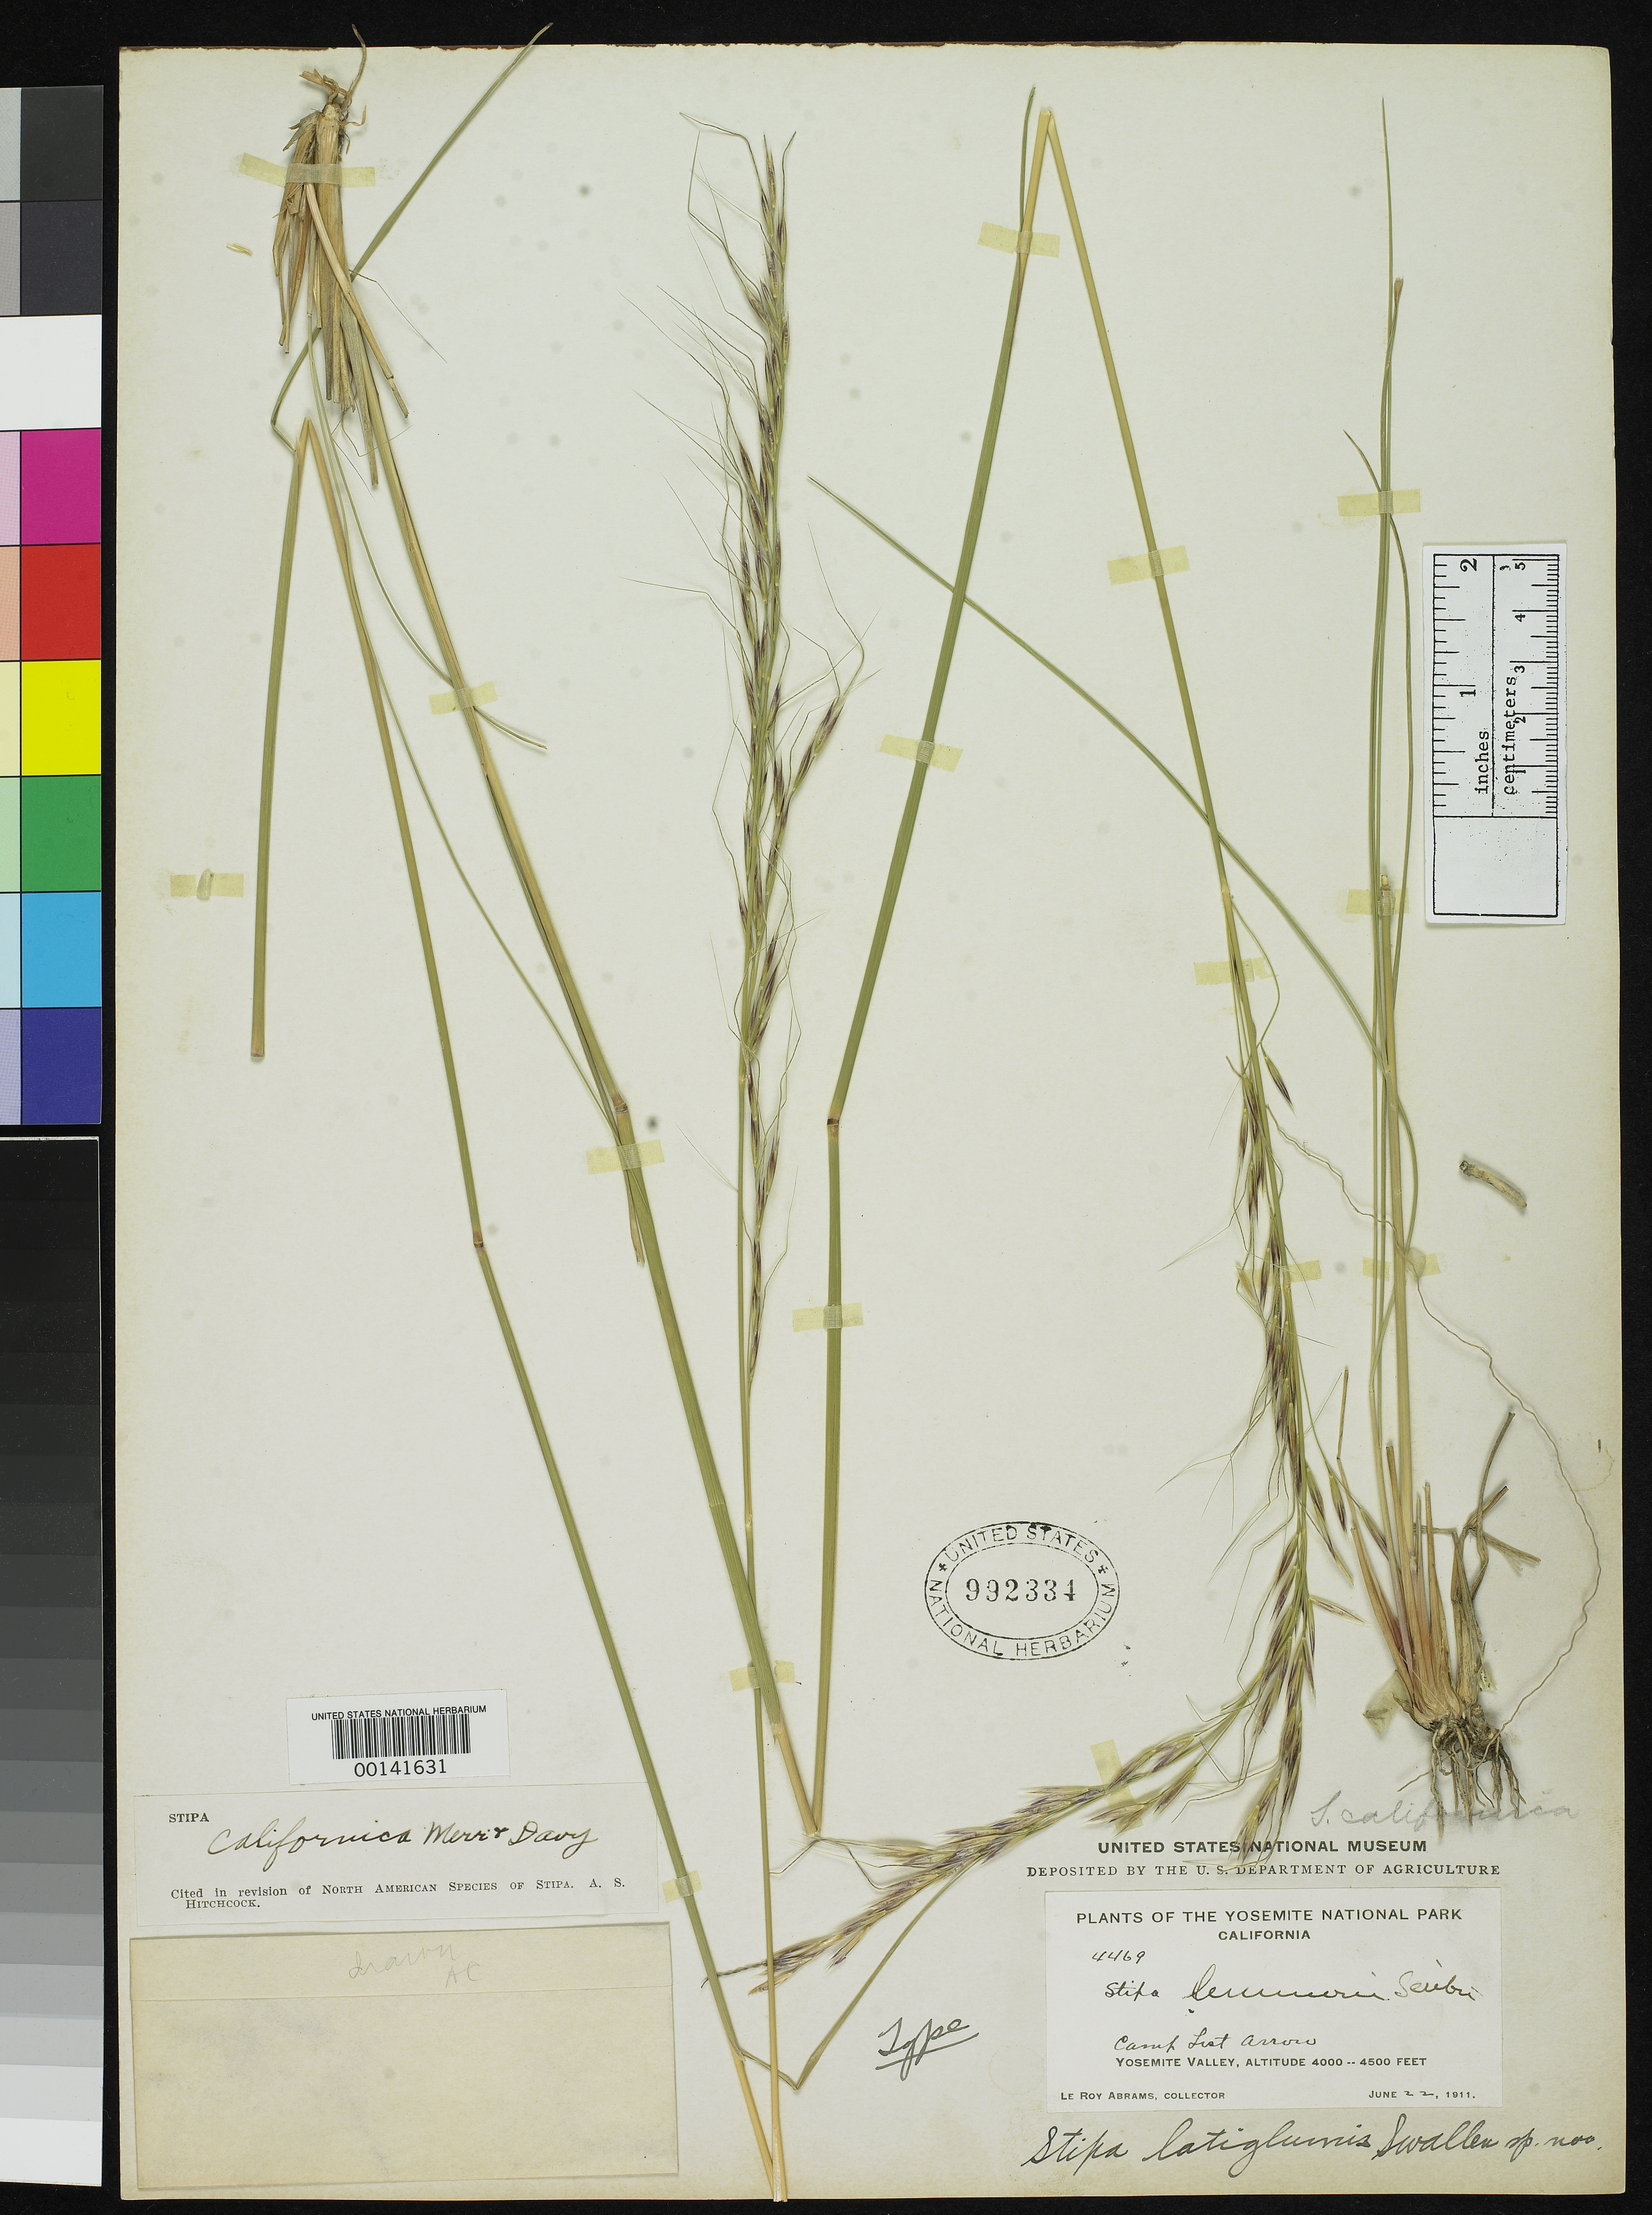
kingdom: Plantae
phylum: Tracheophyta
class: Liliopsida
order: Poales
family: Poaceae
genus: Stipa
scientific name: Stipa latiglumis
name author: Swallen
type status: Holotype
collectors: L. Abrams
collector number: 4469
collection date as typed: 22 Jun 1911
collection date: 1911-06-22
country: United States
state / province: California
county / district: Mariposa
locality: Yosemite Valley; alt. 4000-4500 ft.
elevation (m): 1219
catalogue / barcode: US 992334